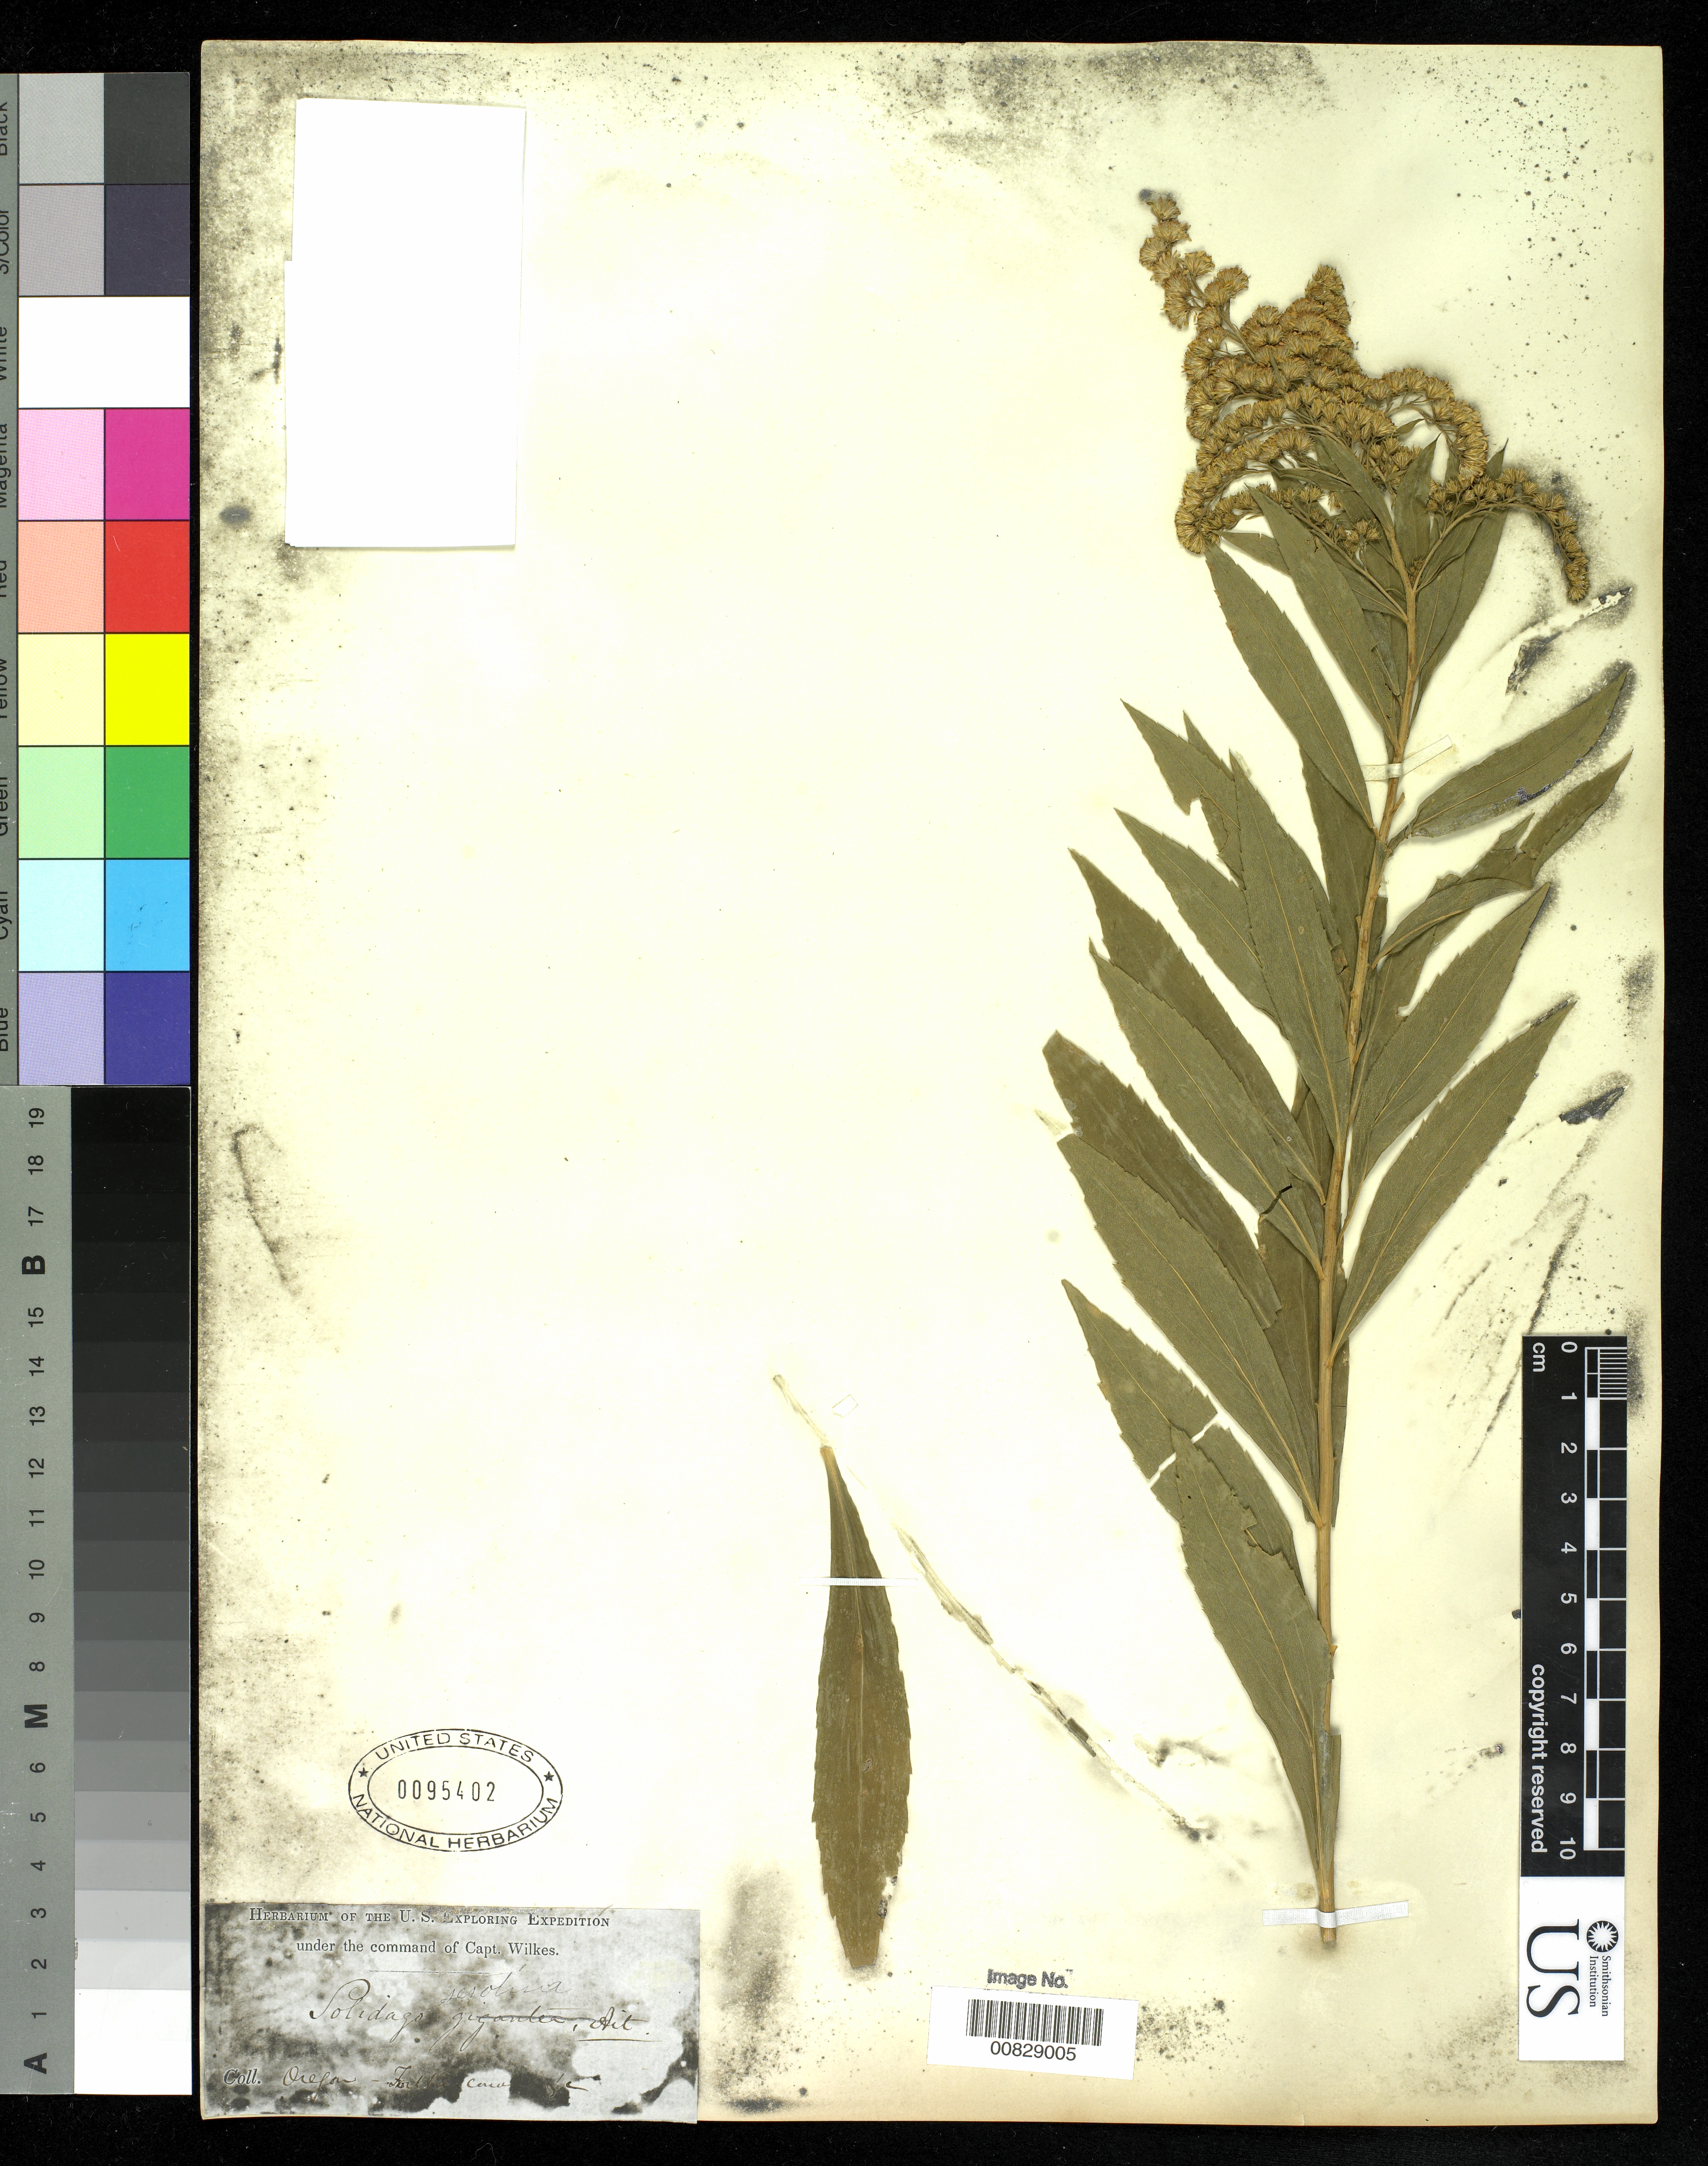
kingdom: Plantae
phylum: Tracheophyta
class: Magnoliopsida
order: Asterales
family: Asteraceae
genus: Solidago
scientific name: Solidago gigantea var. leiophylla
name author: Fernald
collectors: Wilkes Explor. Exped.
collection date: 1838/1842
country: United States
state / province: Oregon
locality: Fort Vancouver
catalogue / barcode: US 95402